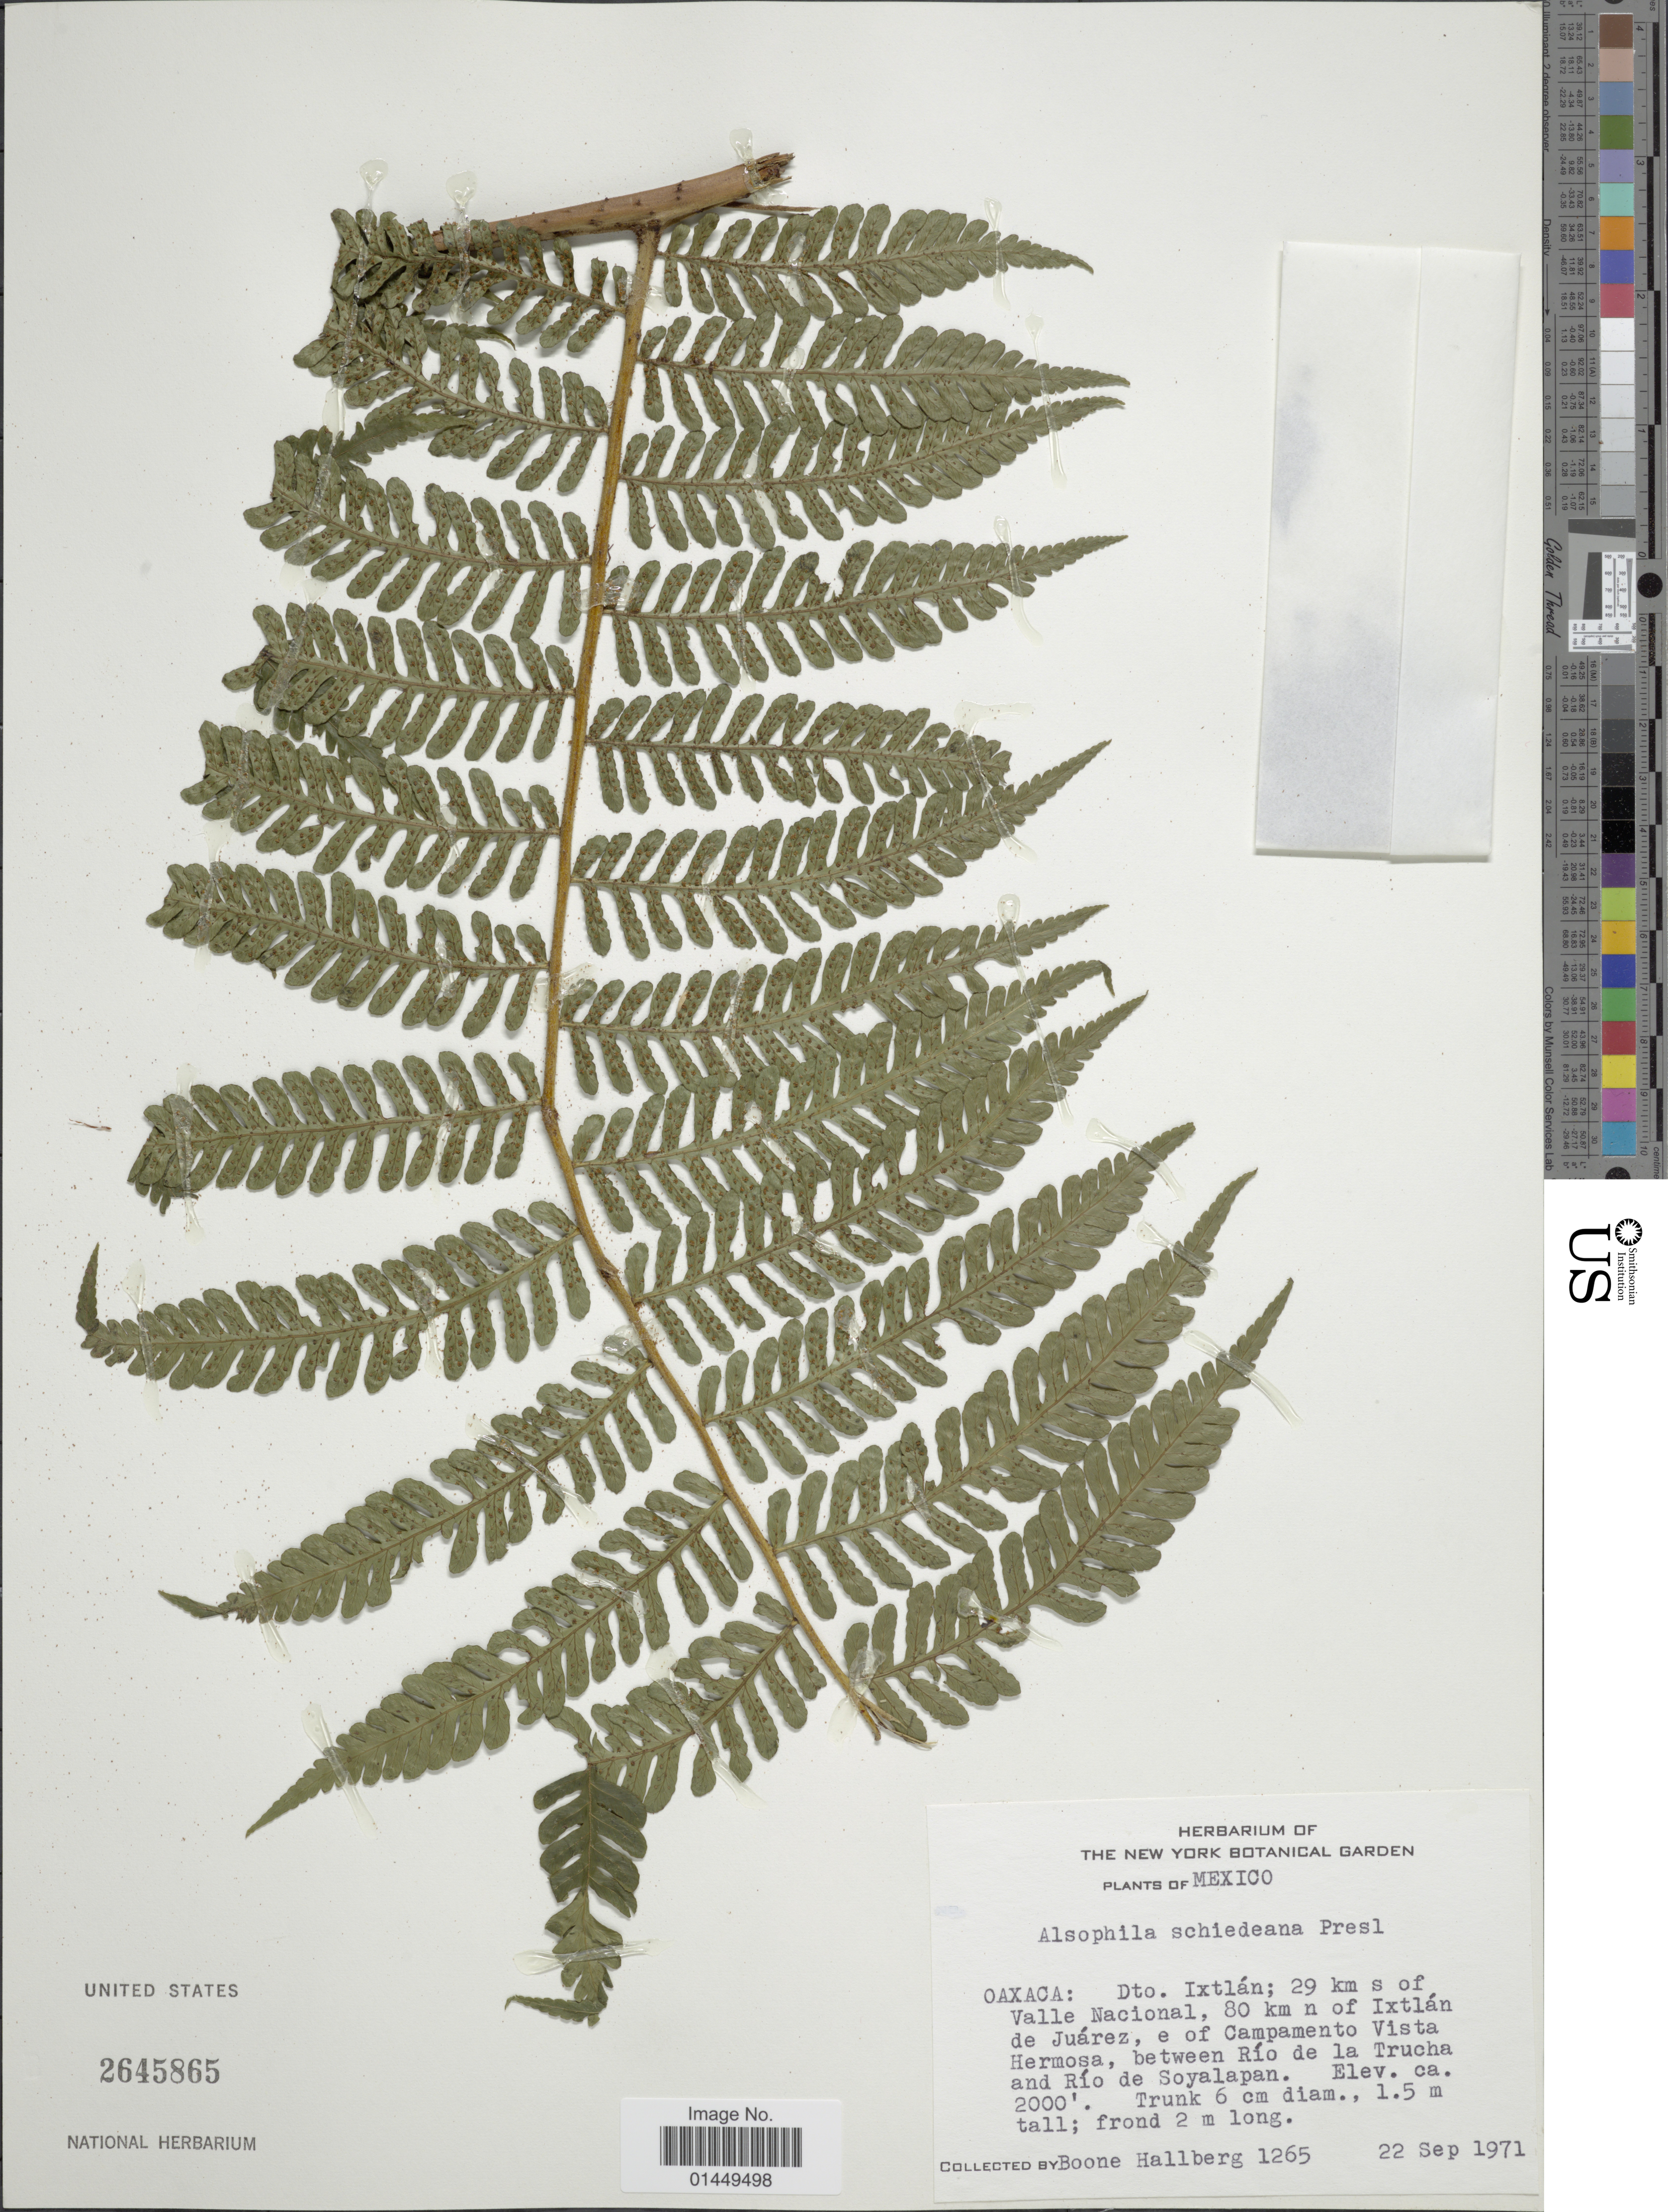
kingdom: Plantae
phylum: Tracheophyta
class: Polypodiopsida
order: Cyatheales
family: Cyatheaceae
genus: Cyathea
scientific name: Cyathea schiedeana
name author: (C. Presl) Domin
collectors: B. Hallberg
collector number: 1265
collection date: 1971-09-22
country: Mexico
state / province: Oaxaca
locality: Oaxaca: Dto. Ixtlan: 29 km s of Valle Nacional, 80 km n of Ixtlan de Juarez, e of Campamento Vista Hermosa, between Rio de la Trucha and Rio de Soyalapanl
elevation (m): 610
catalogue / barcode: US 2645865